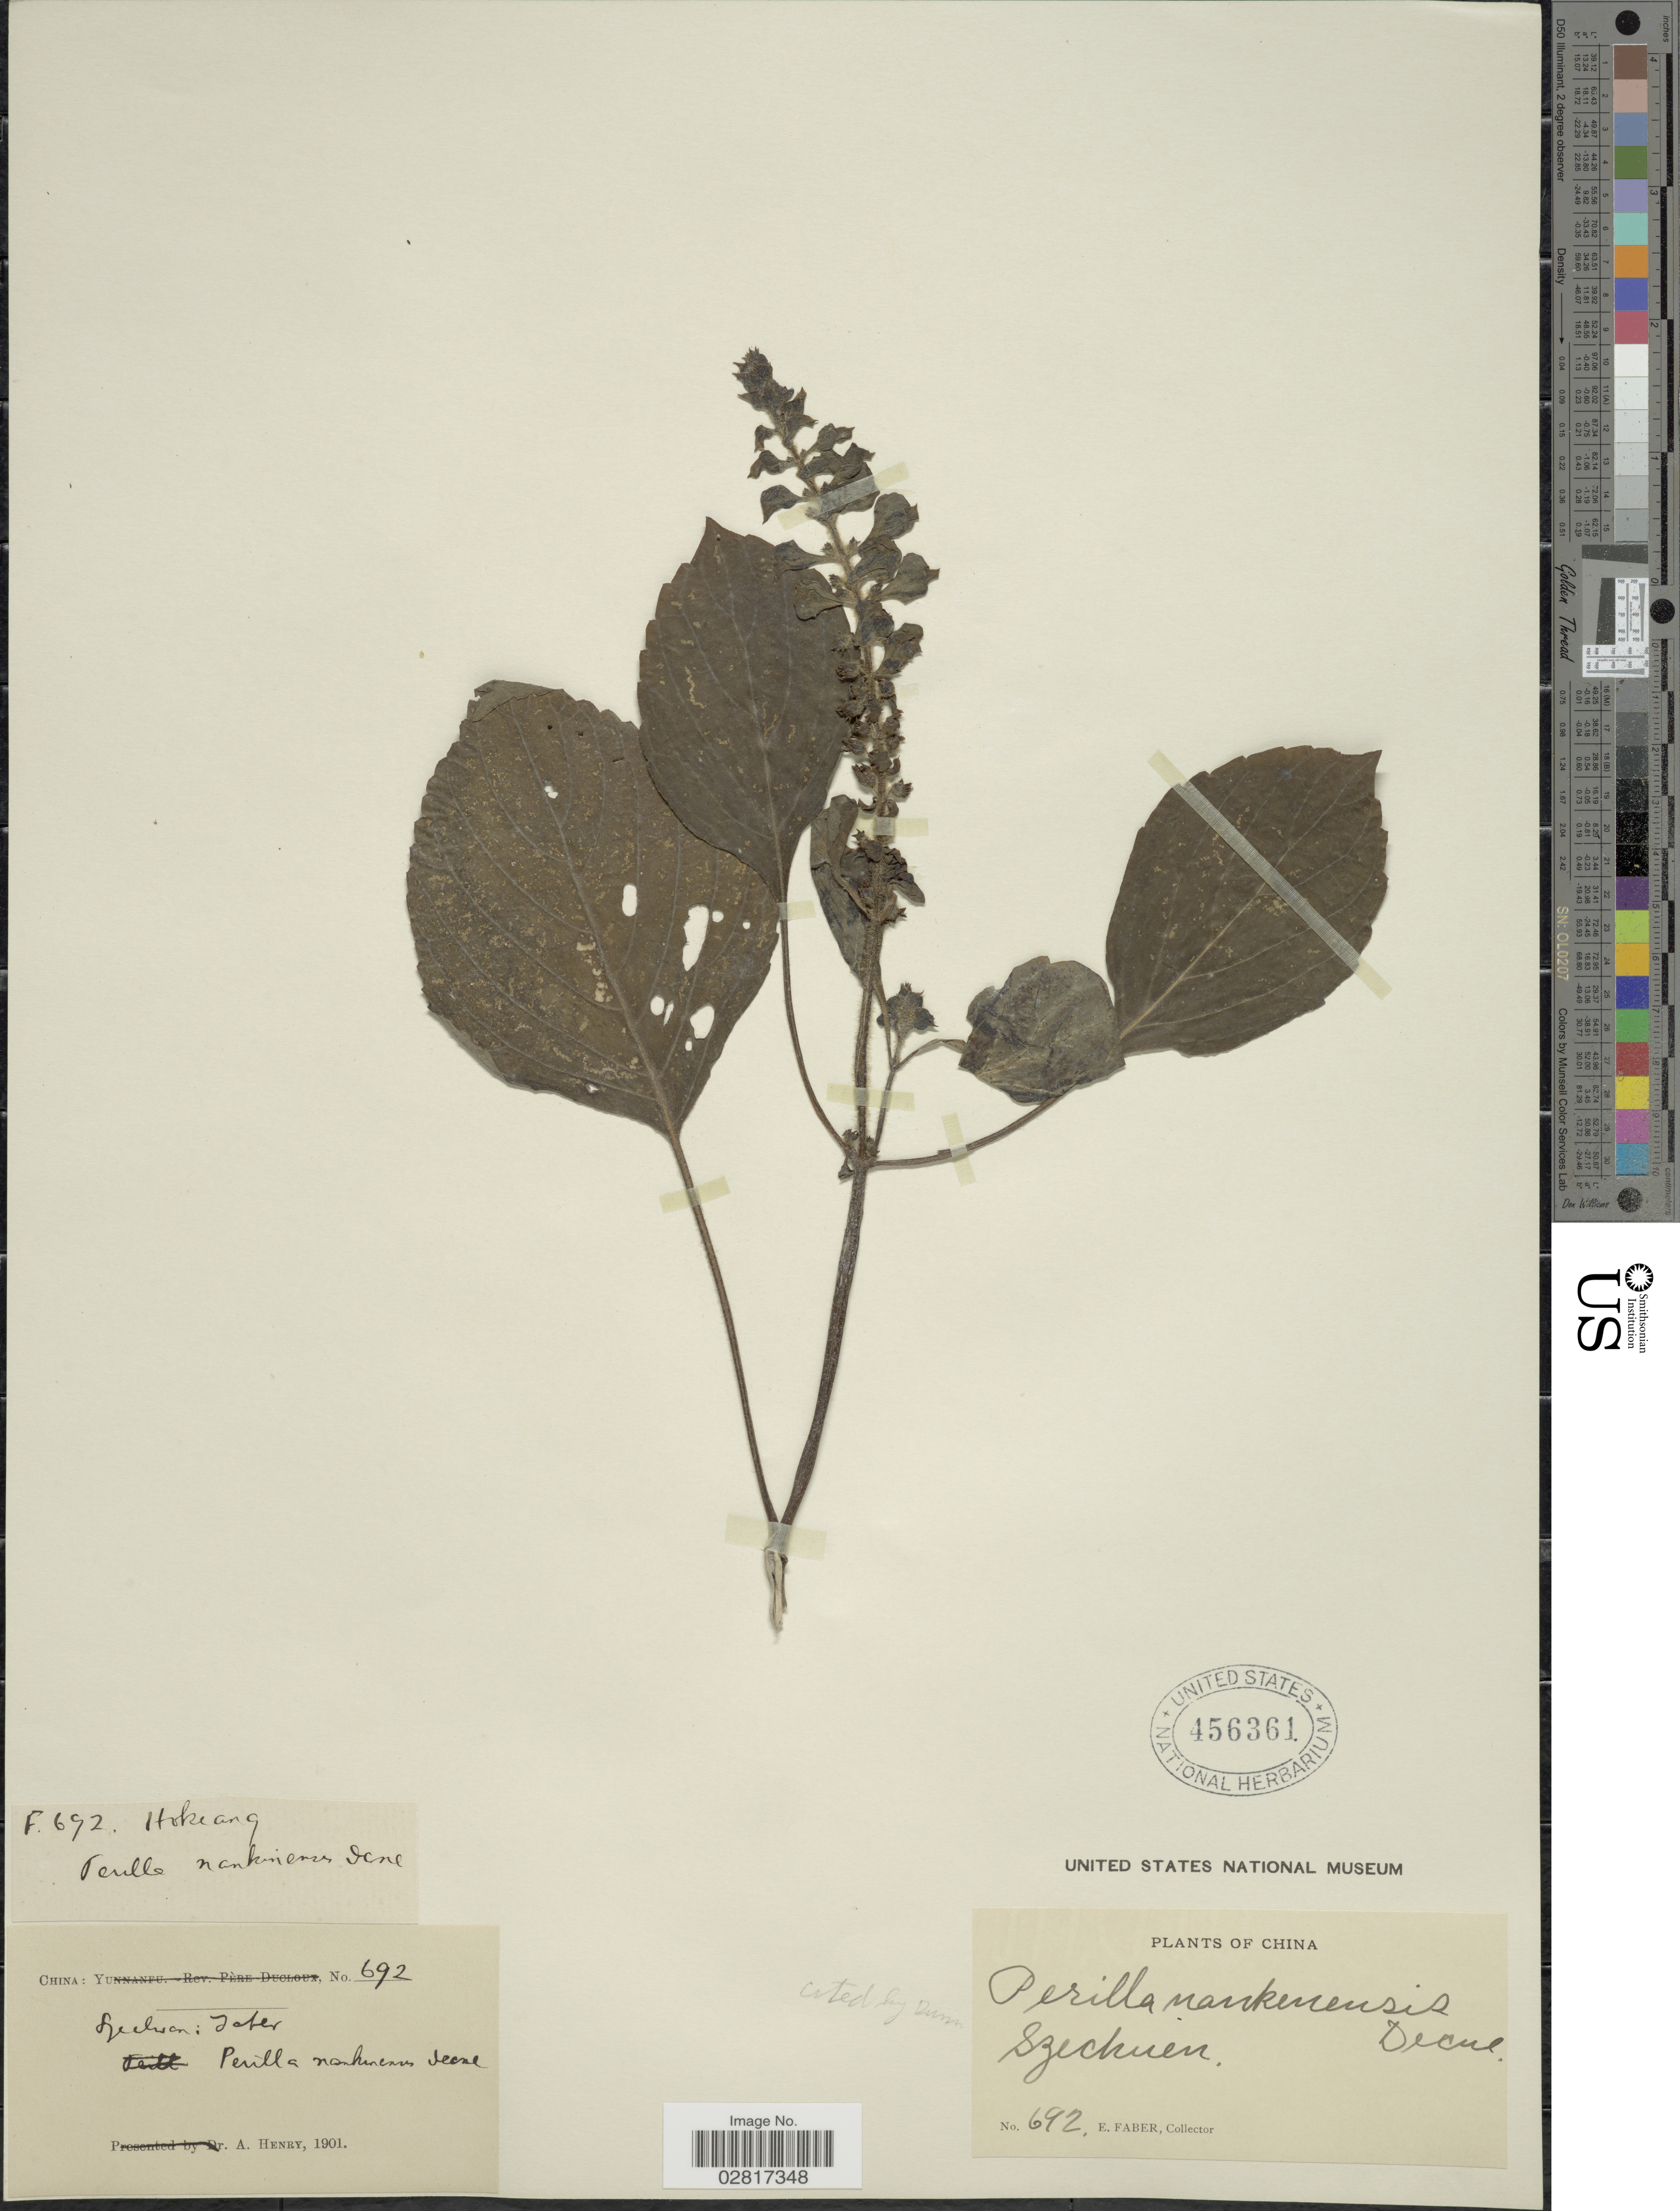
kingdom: Plantae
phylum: Tracheophyta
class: Magnoliopsida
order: Lamiales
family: Lamiaceae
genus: Perilla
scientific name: Perilla frutescens var. crispa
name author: (Thunb.) H. Deane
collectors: E. Faber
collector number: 692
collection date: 1902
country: China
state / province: Sichuan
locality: Szechuen.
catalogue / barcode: US 456361